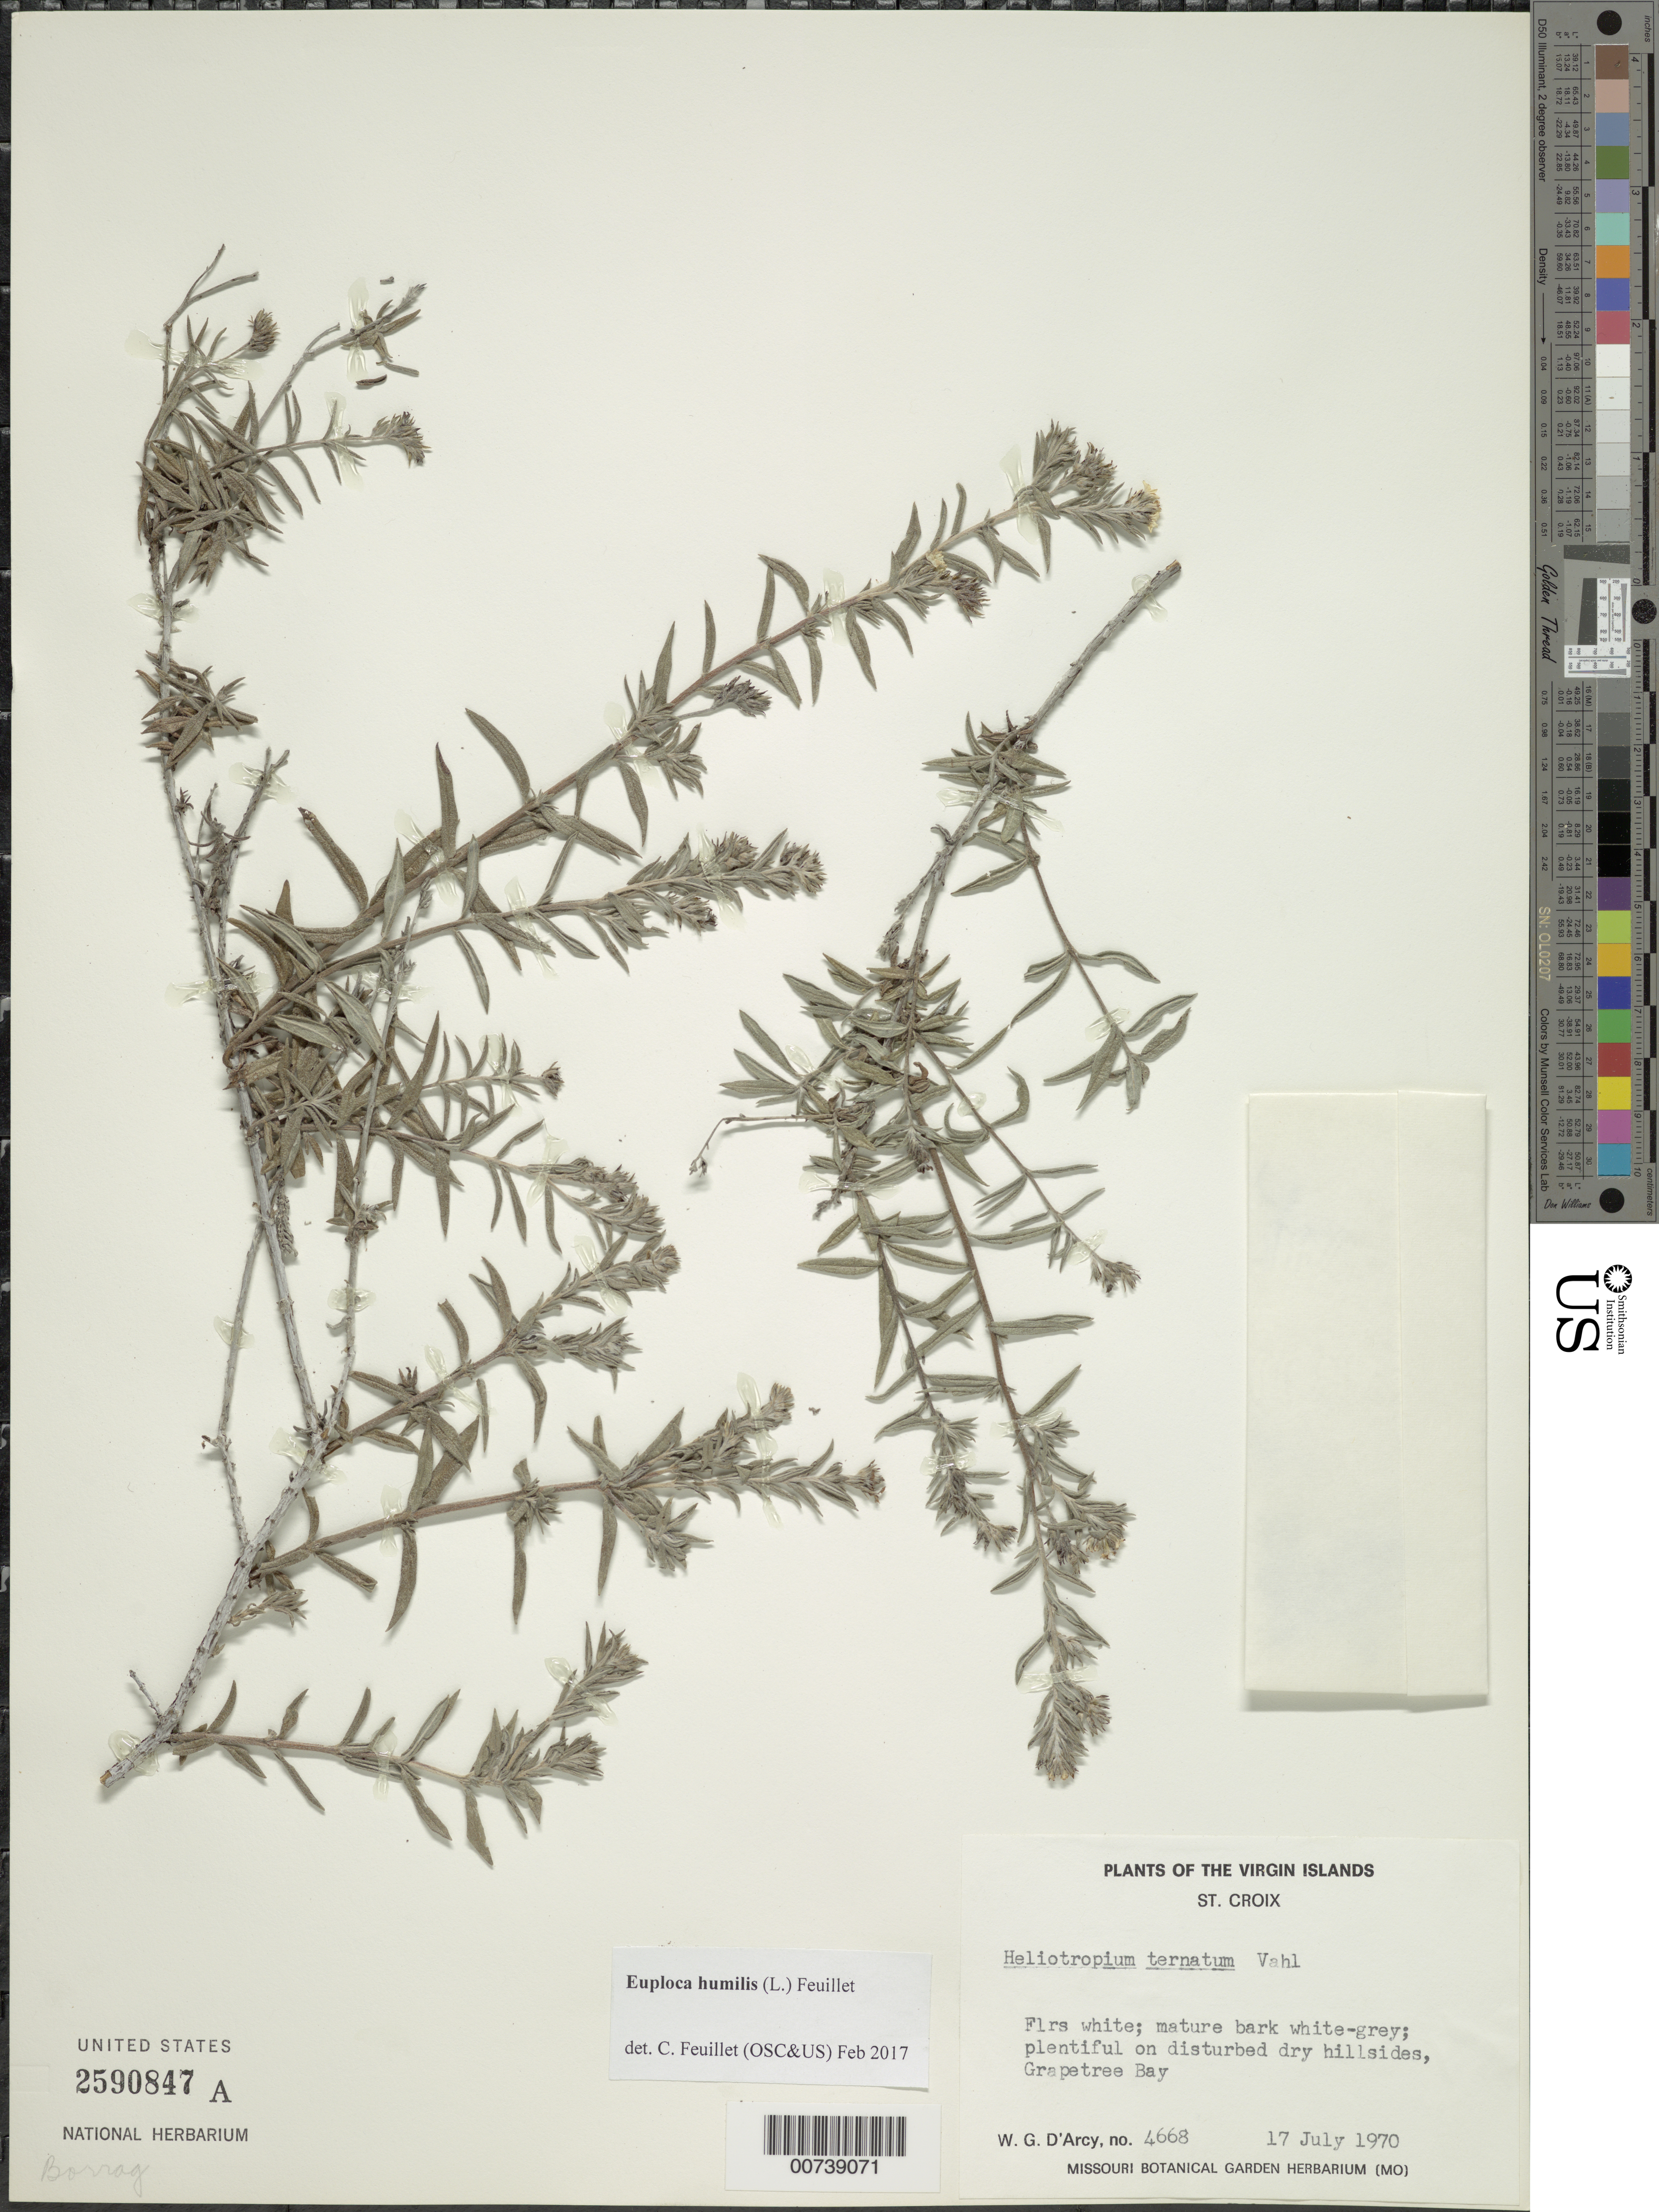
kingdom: Plantae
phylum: Tracheophyta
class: Magnoliopsida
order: Boraginales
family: Heliotropiaceae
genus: Euploca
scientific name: Euploca humilis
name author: (L.) Feuillet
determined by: Feuillet, C.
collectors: W. G. D'Arcy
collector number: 4668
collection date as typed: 17 Jul 1970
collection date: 1970-07-17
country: U.S. Virgin Islands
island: St. Croix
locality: Grapetree Bay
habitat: Plentiful on disturbed dry hillsides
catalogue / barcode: US 2590847A